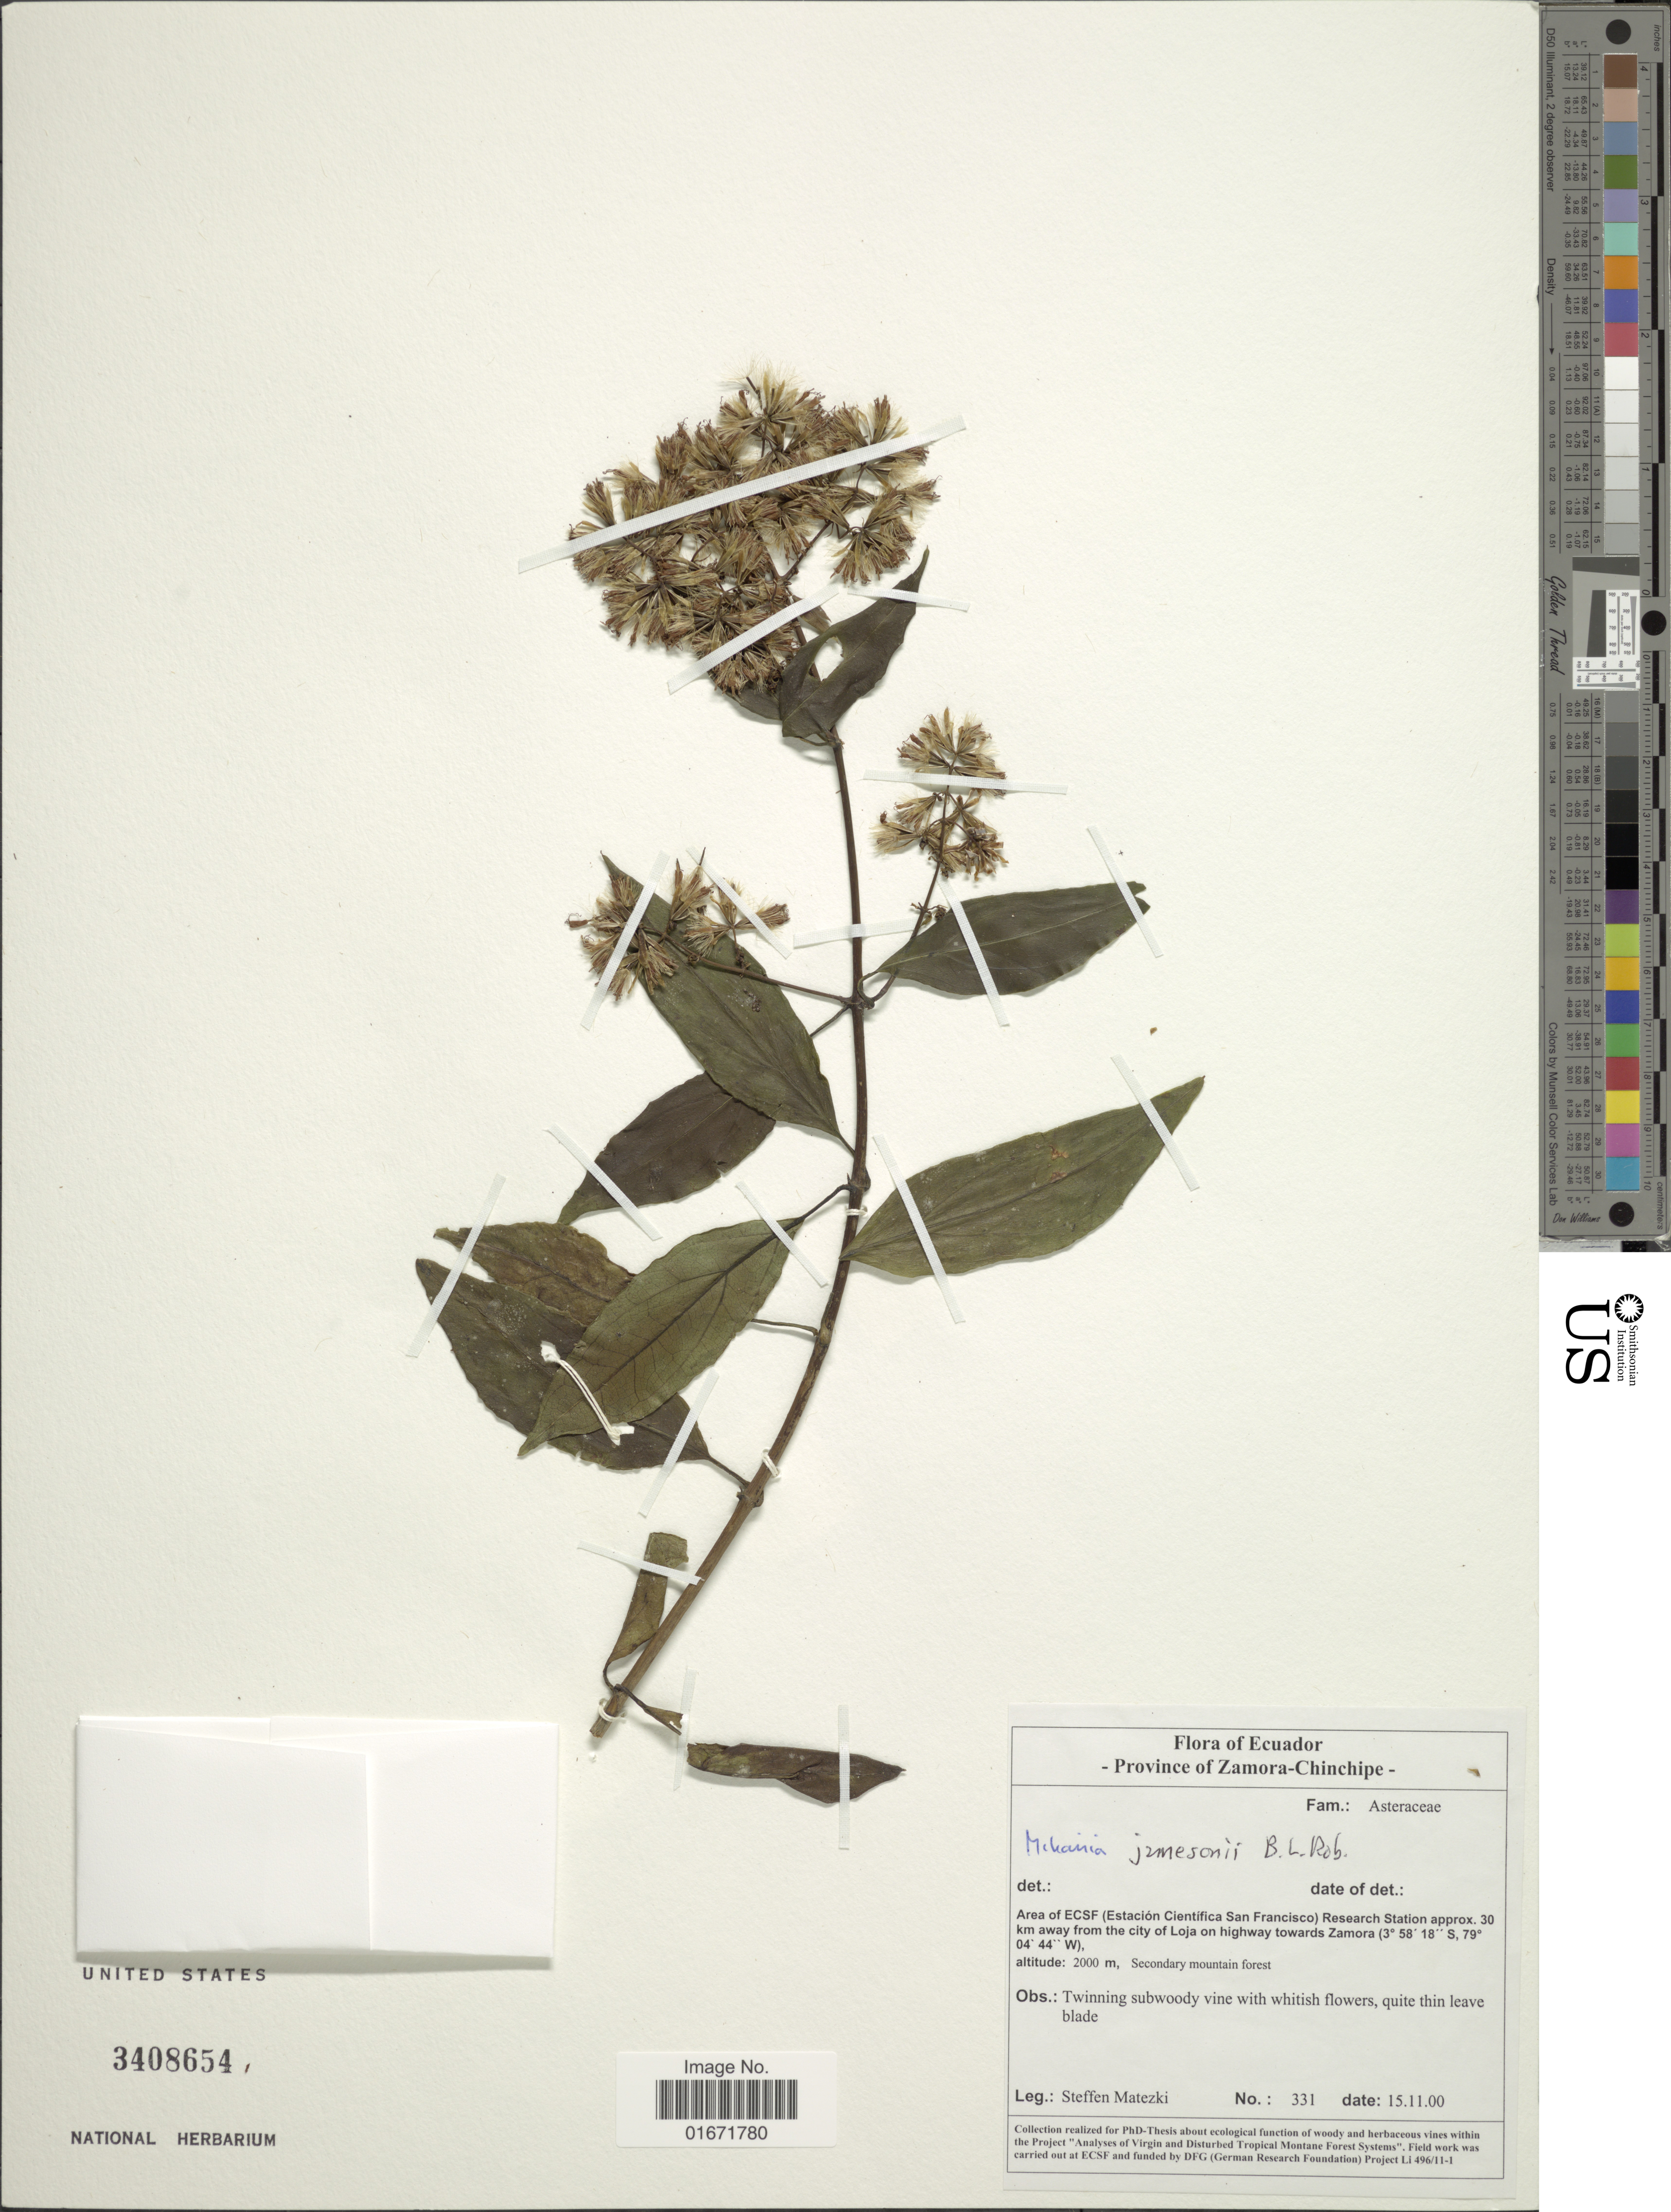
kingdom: Plantae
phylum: Tracheophyta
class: Magnoliopsida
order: Asterales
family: Asteraceae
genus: Mikania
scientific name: Mikania jamesonii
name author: B.L. Rob.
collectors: S. Matezki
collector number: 331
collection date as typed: Transcribed d/m/y: 15/11/0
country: Ecuador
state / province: Zamora-Chinchipe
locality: Area of ECSF (Estación Cientifica San Francisco) Research Station approx. 30 km away from the city of Loja on highway towards Zamora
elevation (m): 2000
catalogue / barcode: US 3408654